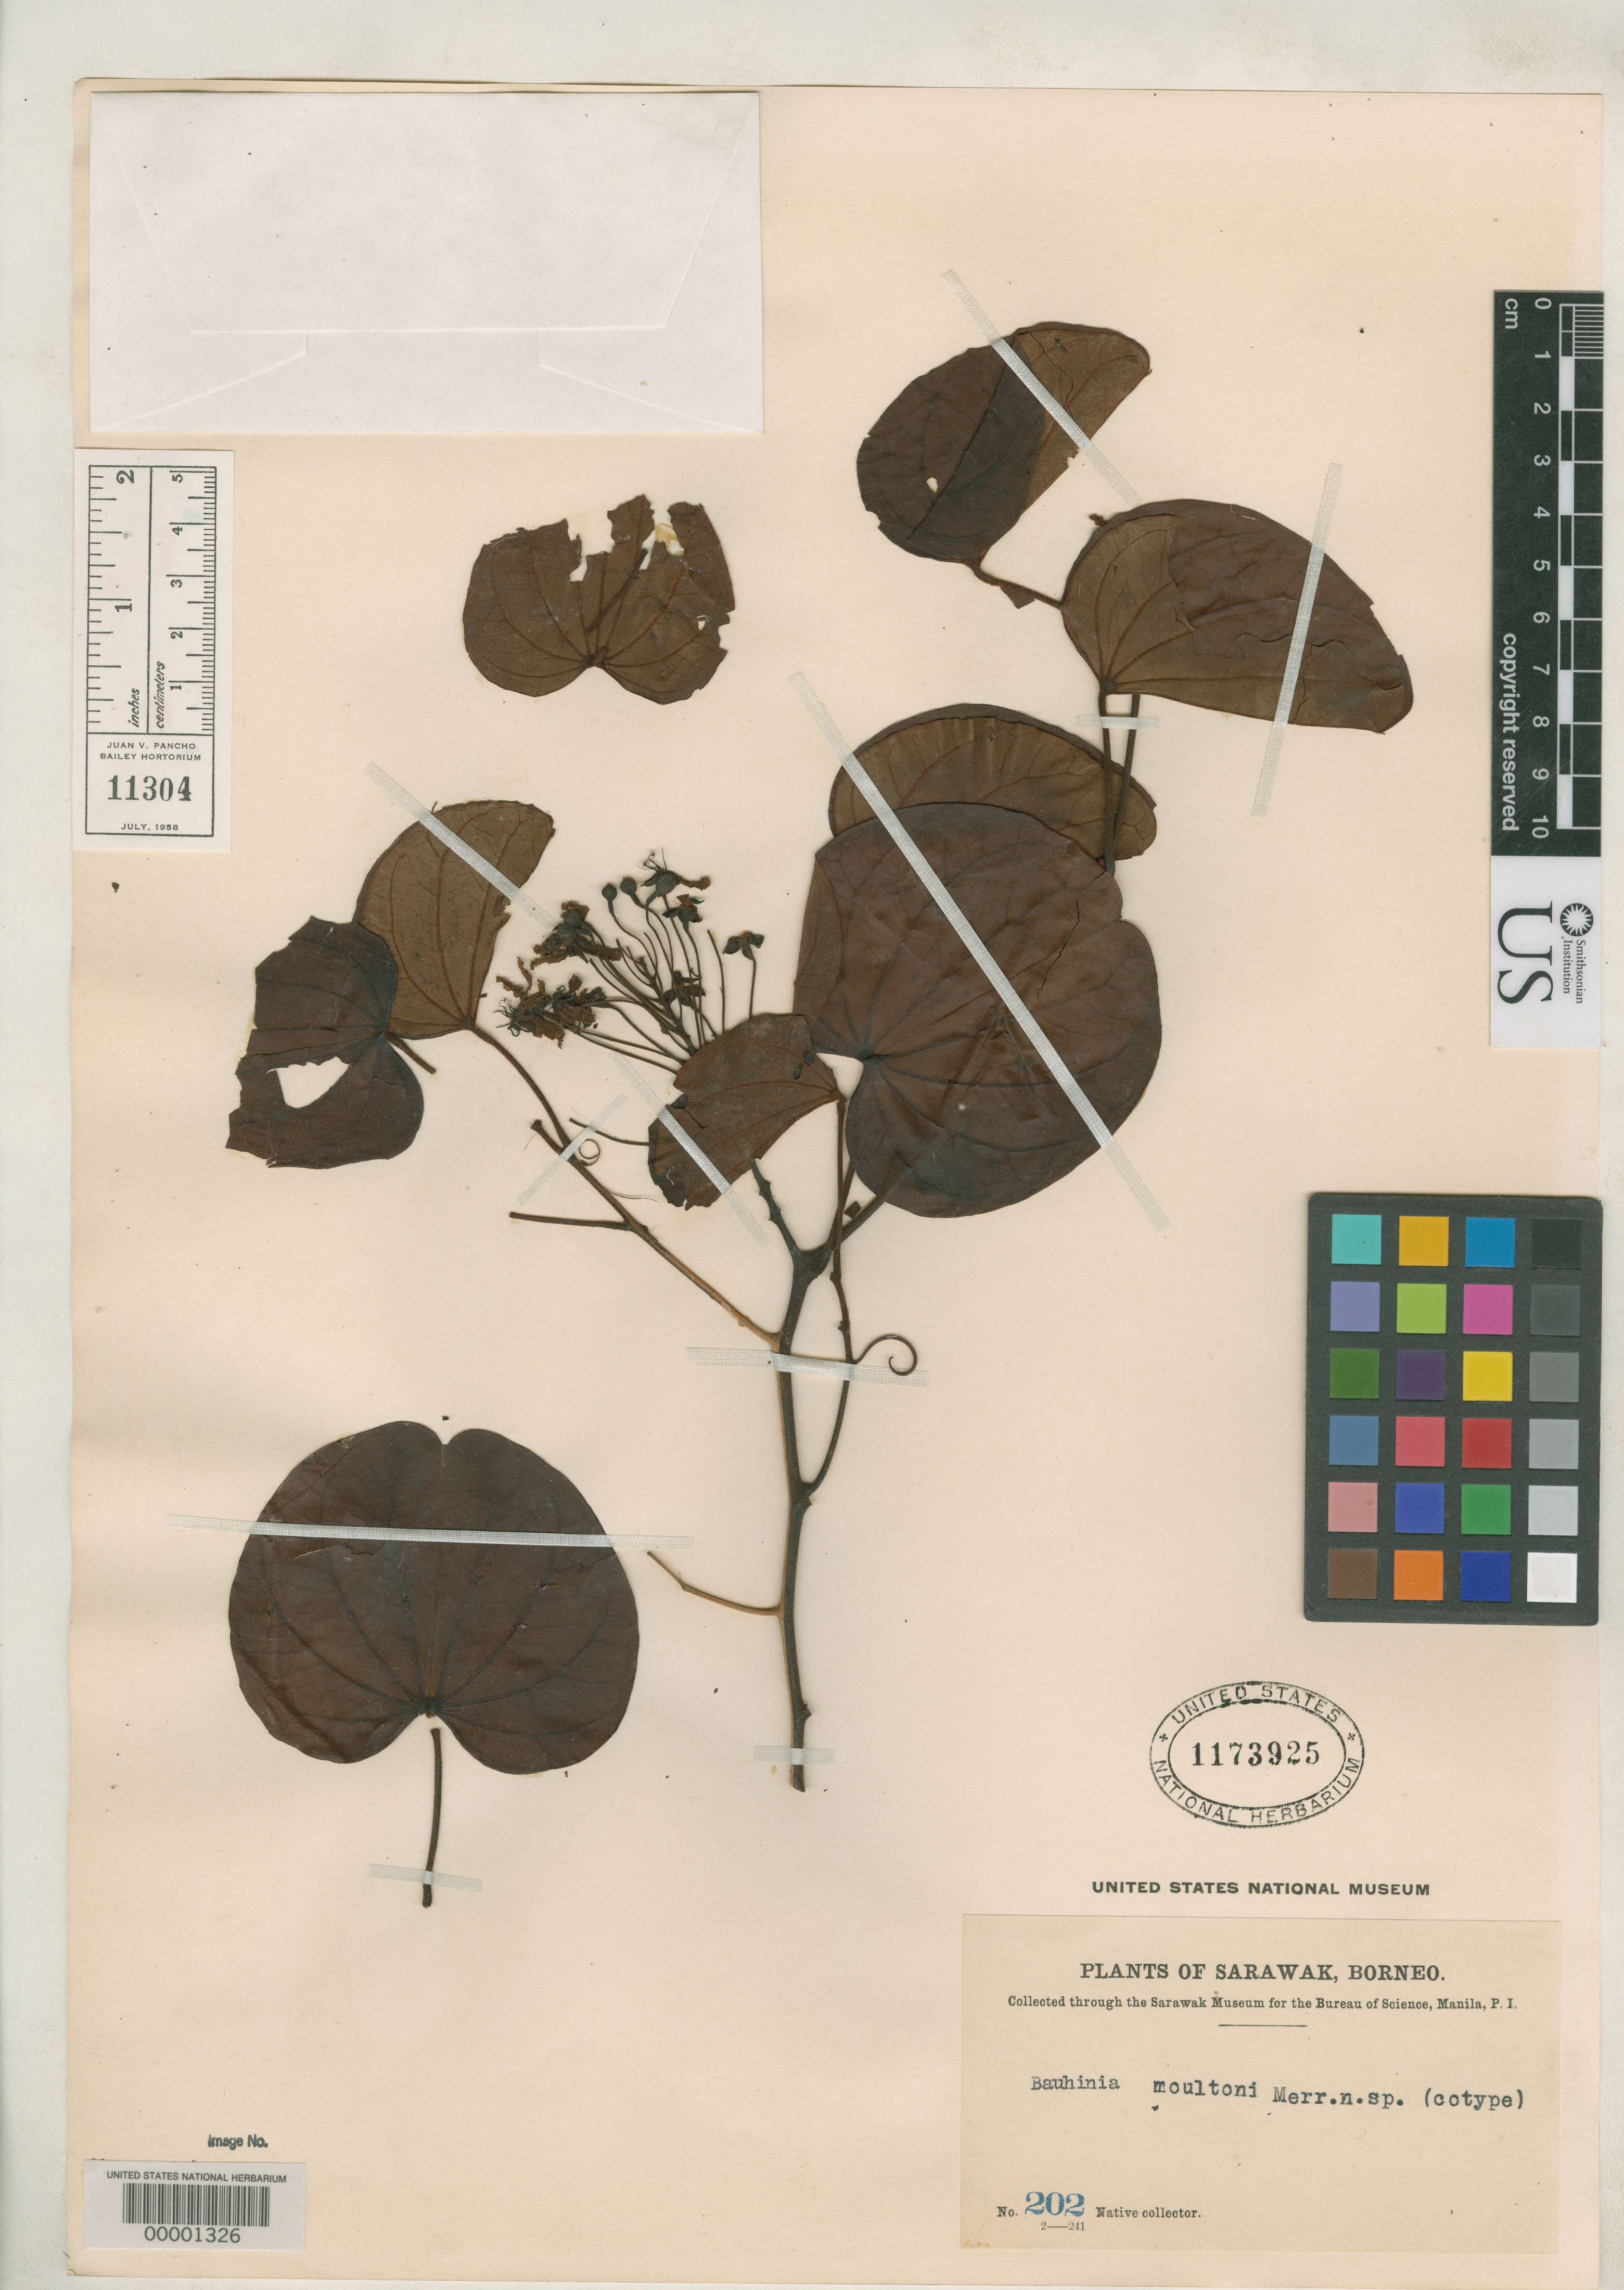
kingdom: Plantae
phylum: Tracheophyta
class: Magnoliopsida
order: Fabales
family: Fabaceae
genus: Bauhinia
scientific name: Bauhinia moultonii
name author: Merr.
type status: Isotype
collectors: Native collector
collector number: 202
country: Malaysia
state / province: Sarawak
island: Borneo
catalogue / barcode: US 1173925